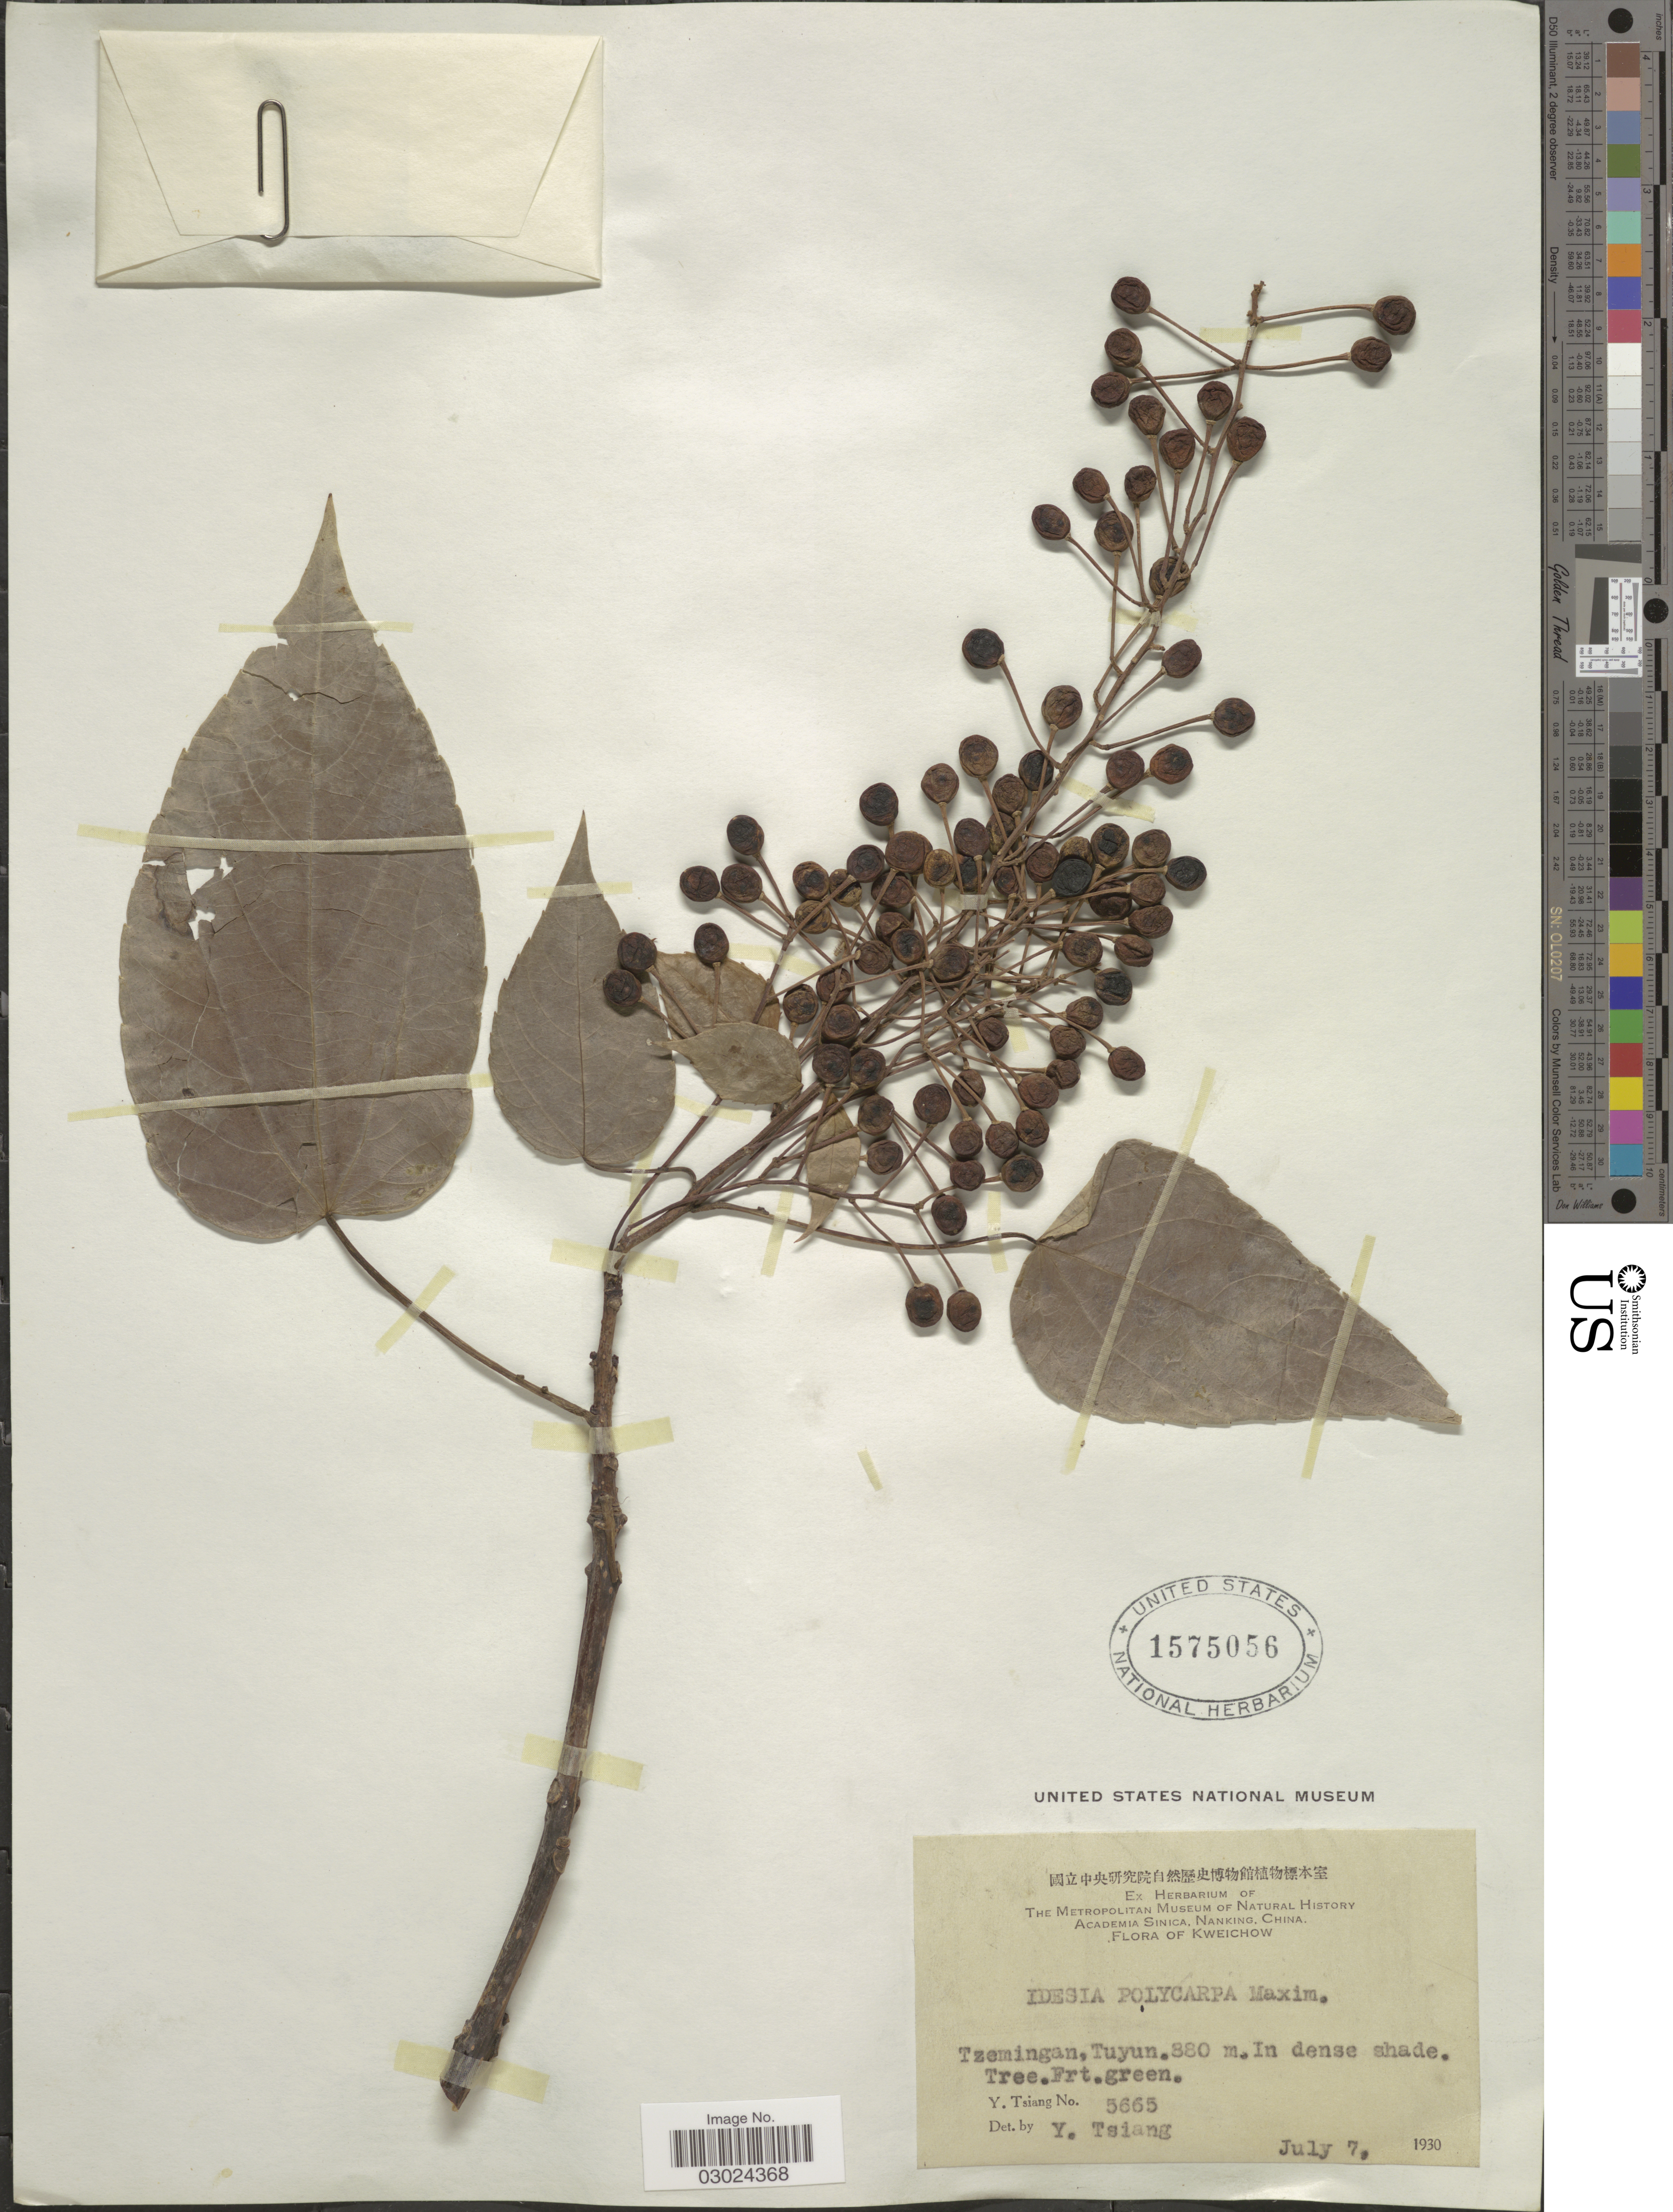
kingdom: Plantae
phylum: Tracheophyta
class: Magnoliopsida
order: Malpighiales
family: Salicaceae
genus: Idesia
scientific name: Idesia polycarpa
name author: Maxim.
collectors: Y. Tsiang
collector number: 5665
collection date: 1930-07-07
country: China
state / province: Guizhou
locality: Kweichow. Tzemingan, Tuyun.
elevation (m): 880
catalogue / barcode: US 1575056